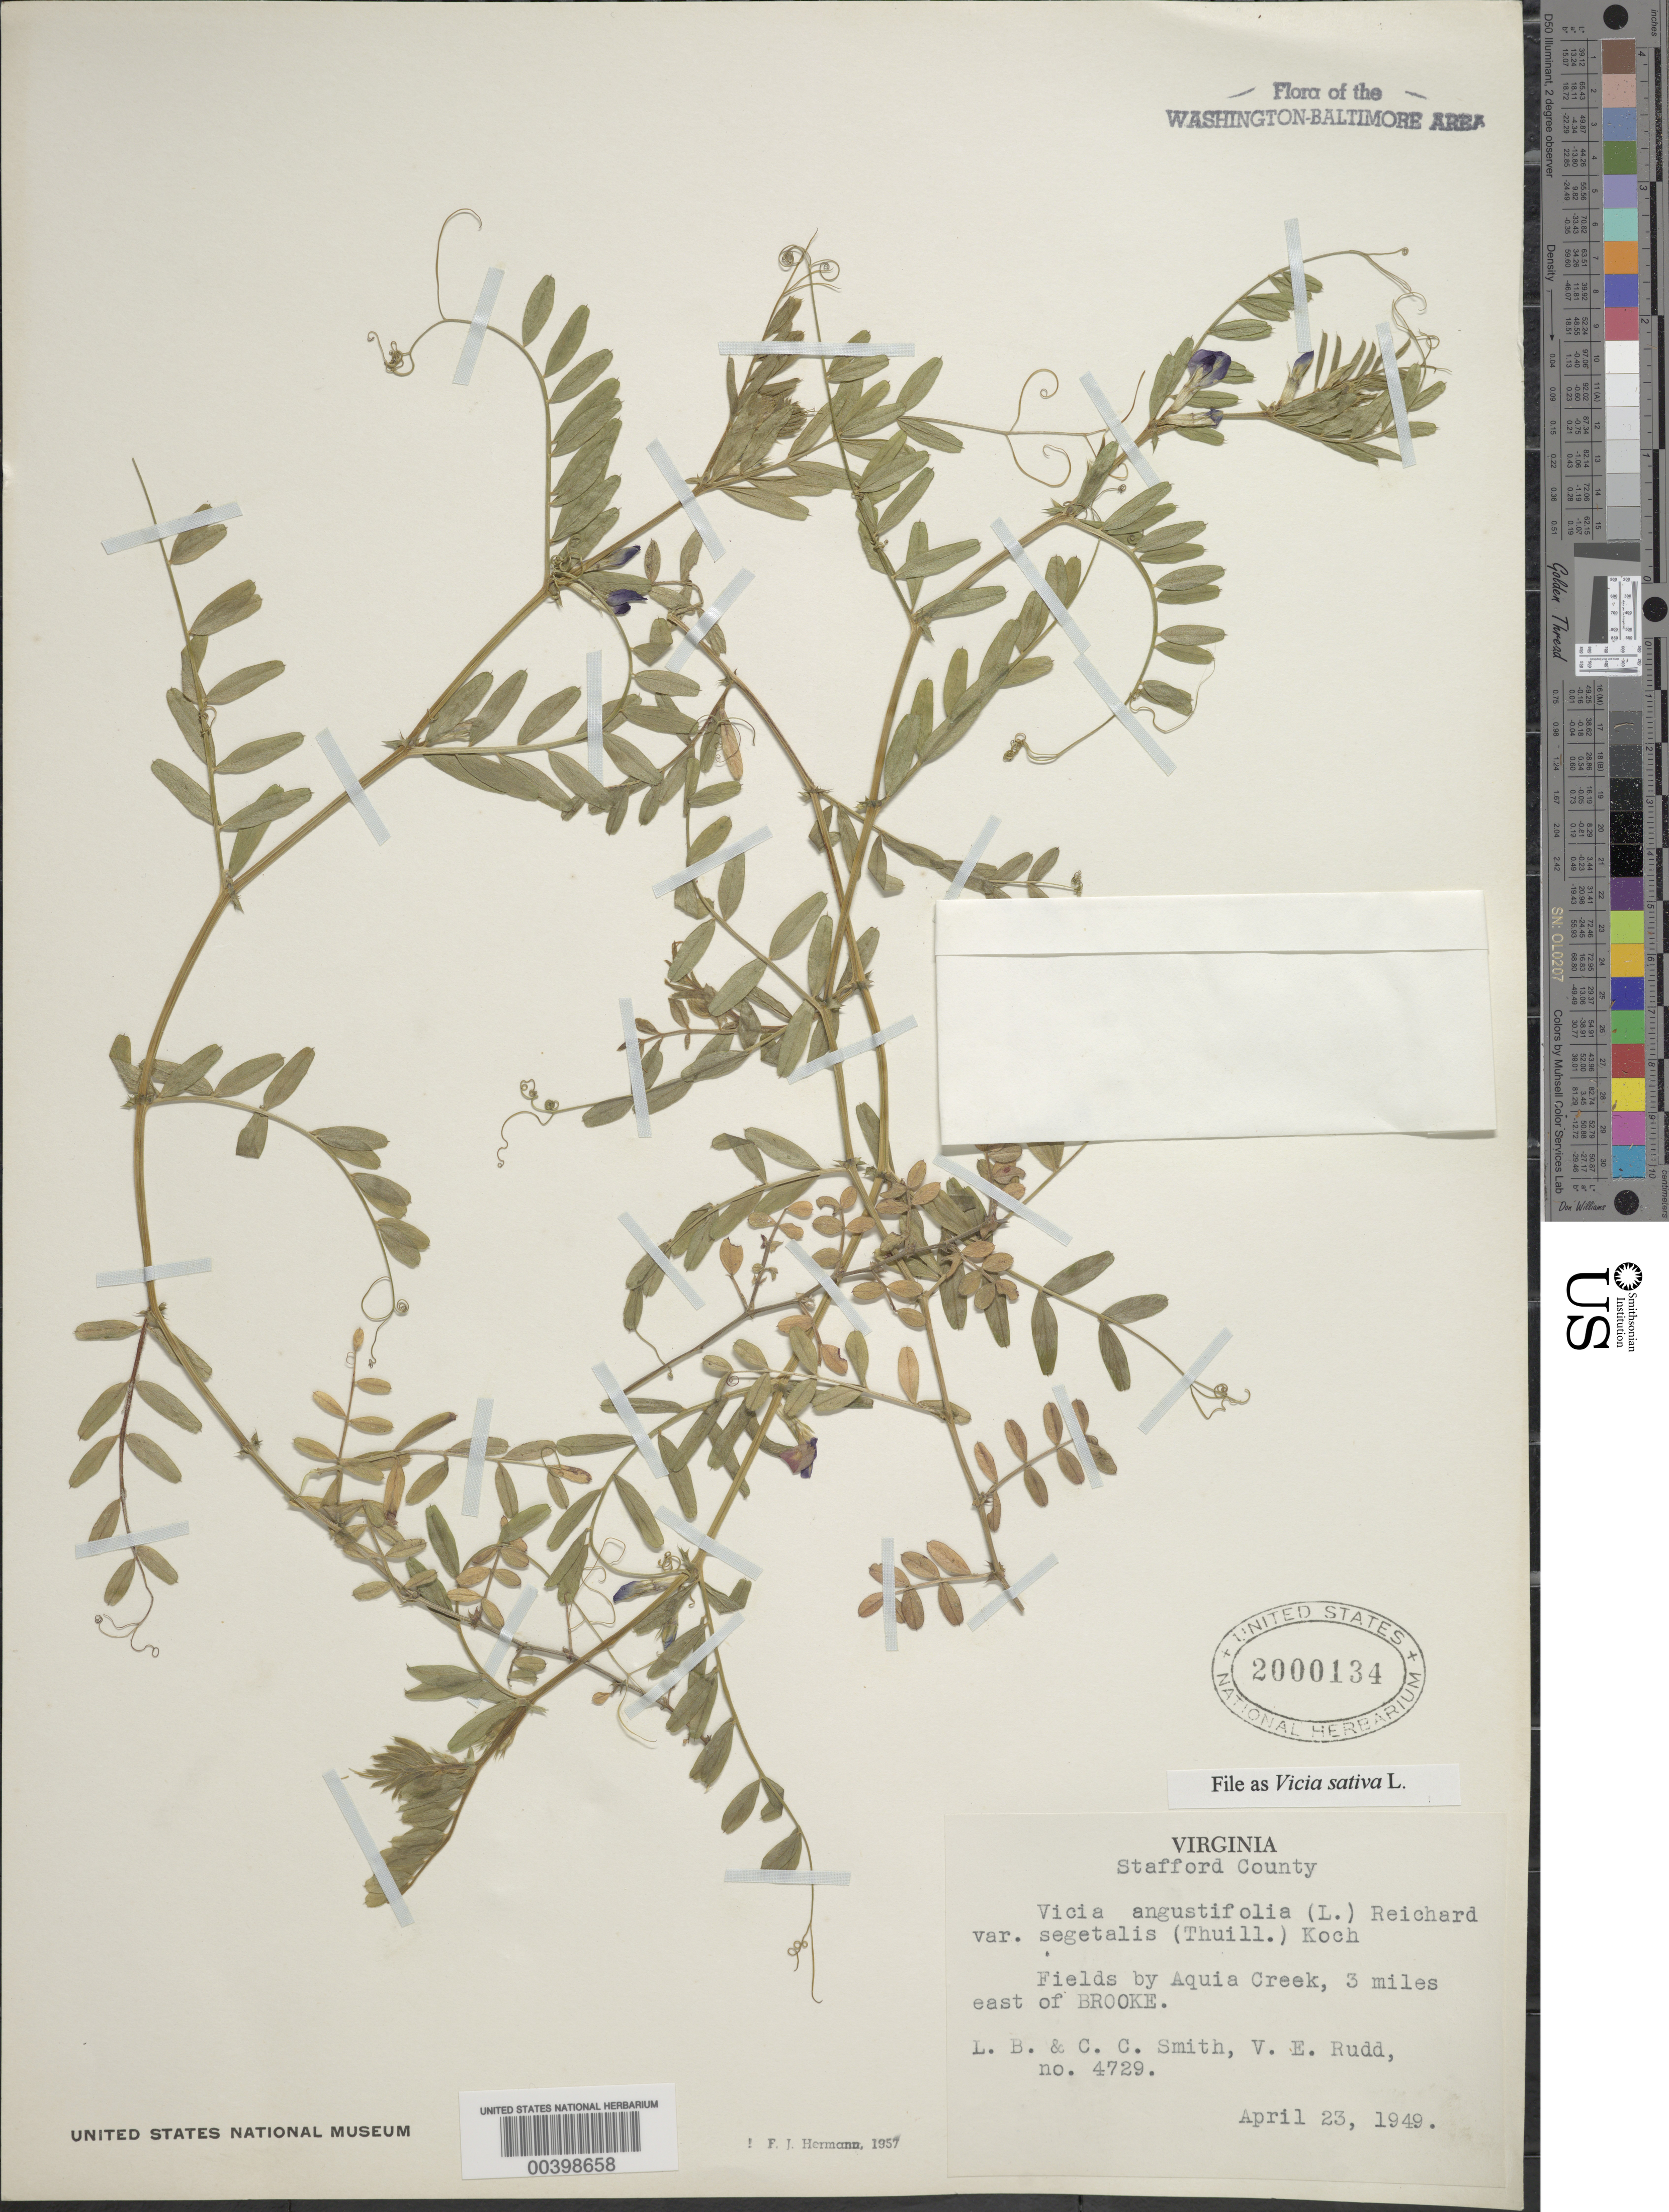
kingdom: Plantae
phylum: Tracheophyta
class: Magnoliopsida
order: Fabales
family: Fabaceae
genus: Vicia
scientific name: Vicia sativa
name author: L.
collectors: L. Smith, V. E. Rudd & C. C. Smith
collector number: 47129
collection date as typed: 23 Apr 1949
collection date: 1949-04-23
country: United States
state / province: Virginia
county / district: Stafford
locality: Aquia Creek, east of Brooke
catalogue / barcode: US 2000134